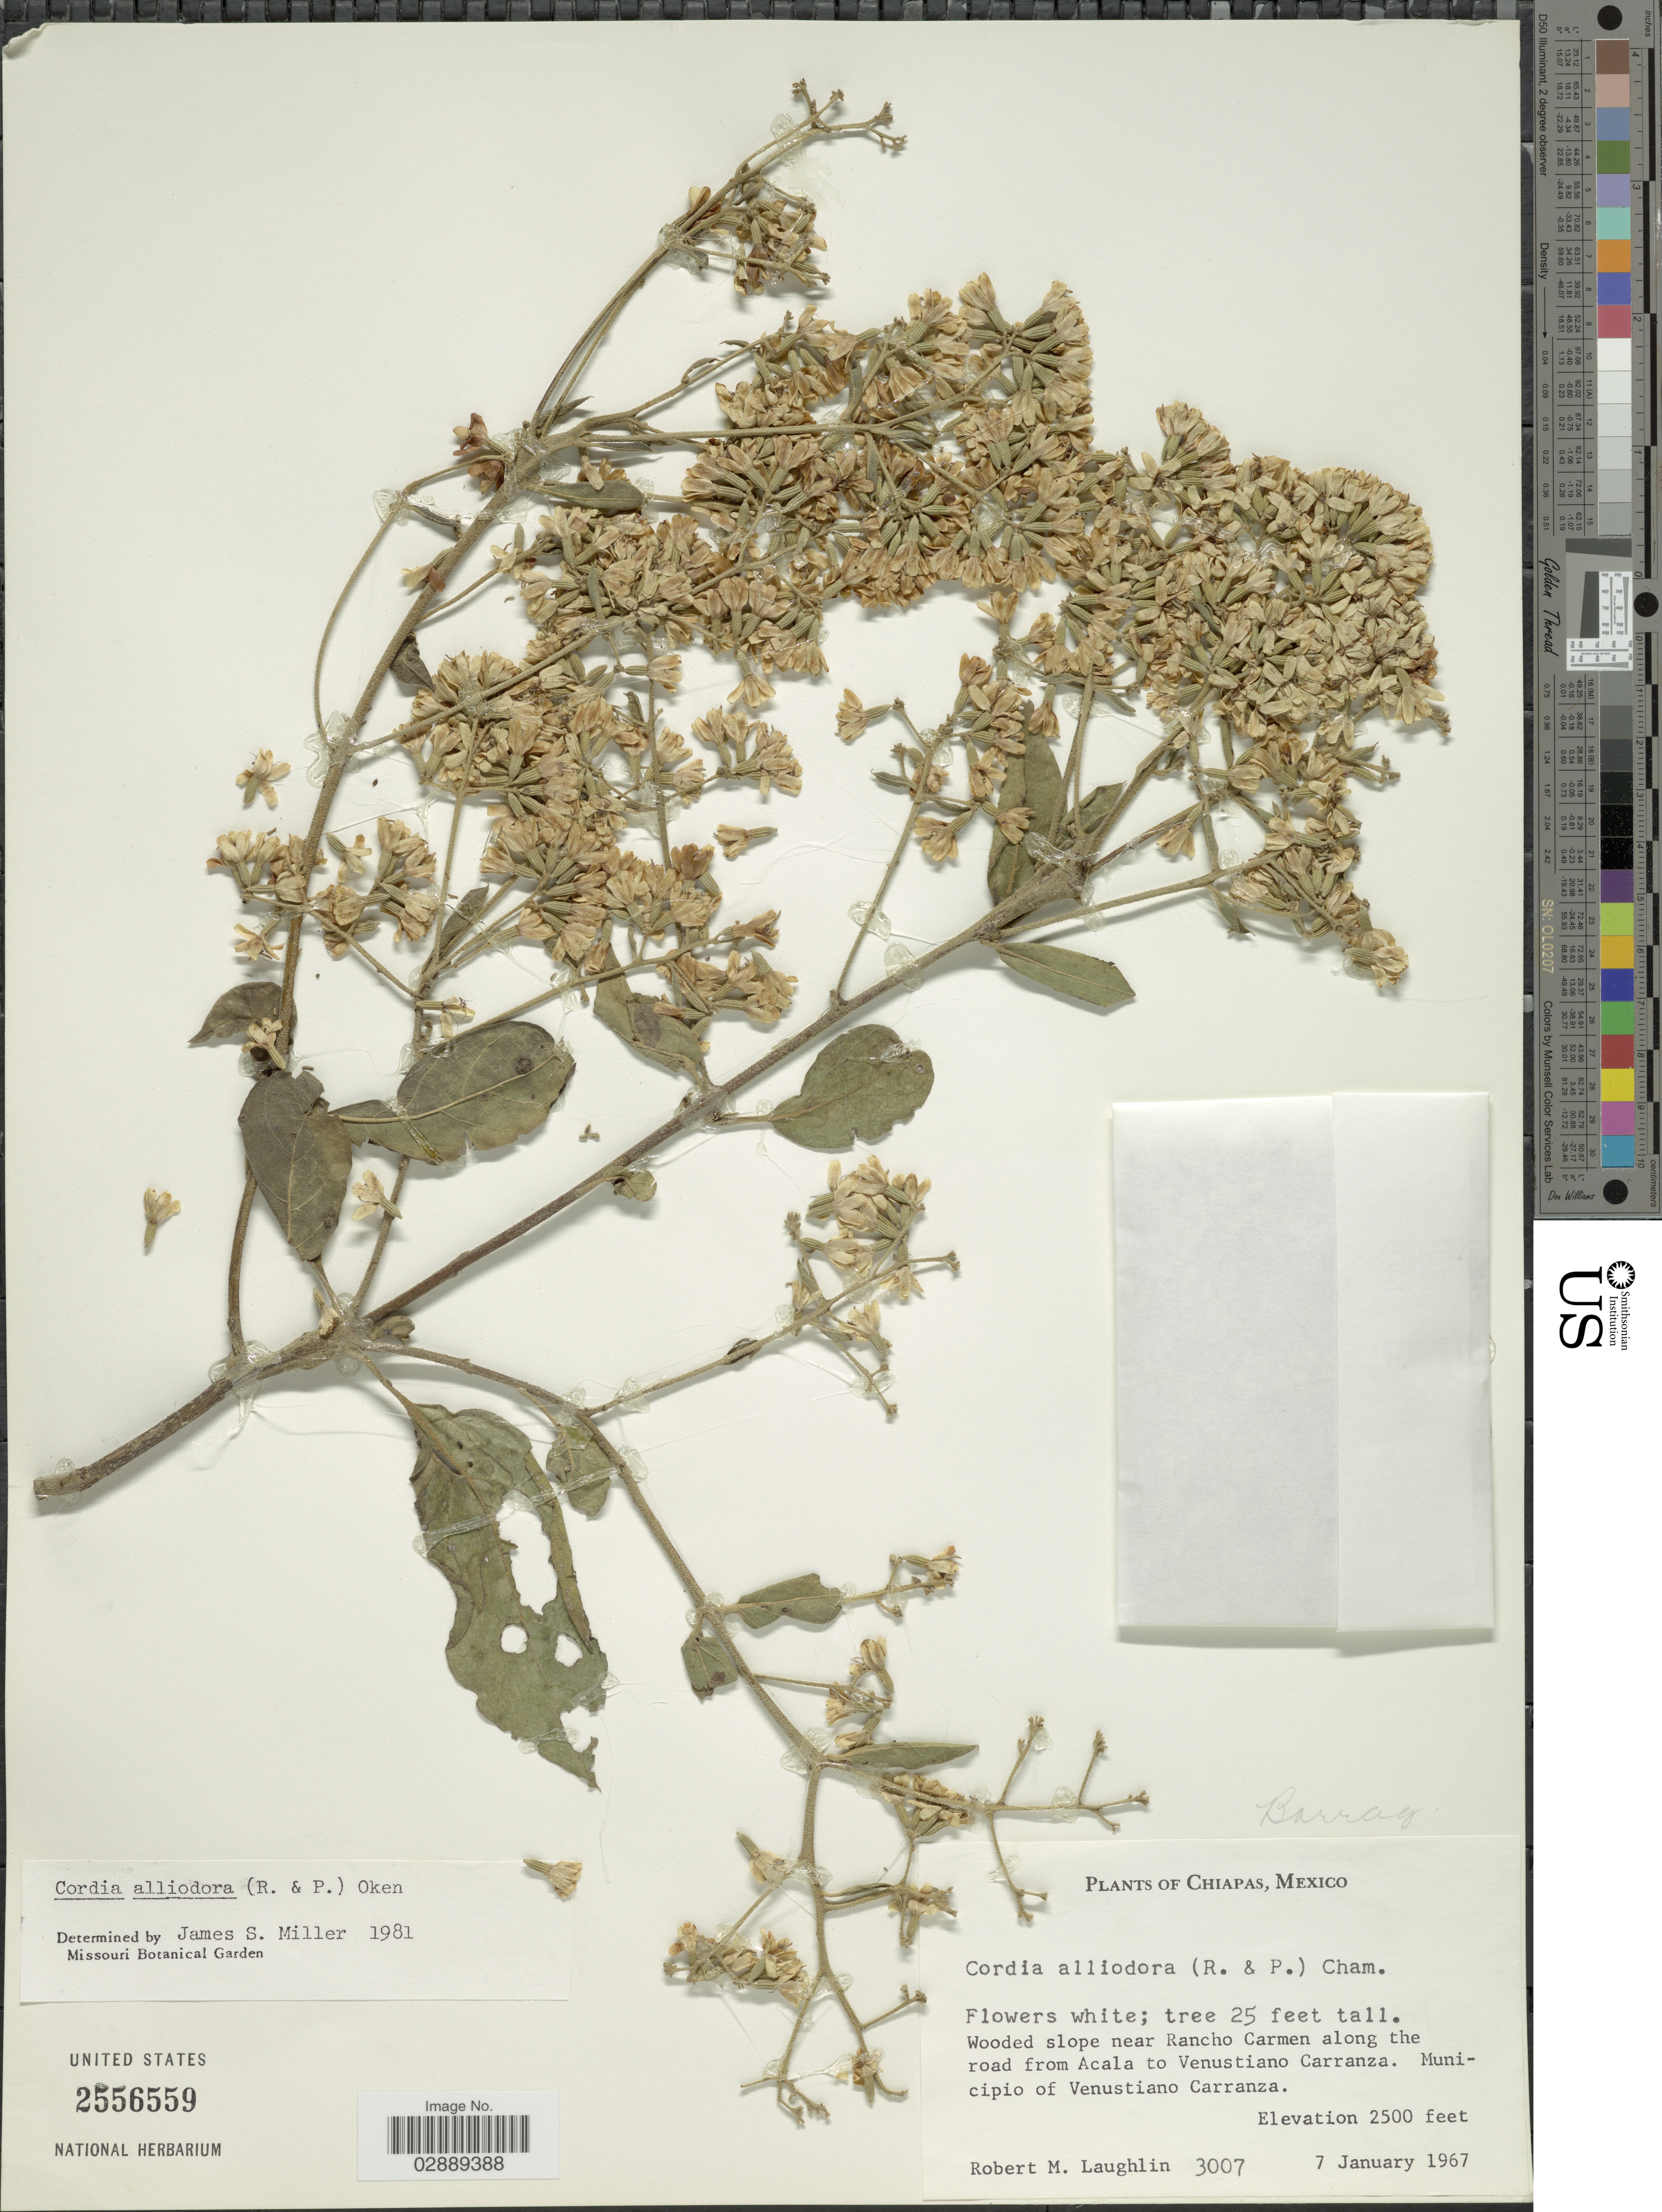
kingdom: Plantae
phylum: Tracheophyta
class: Magnoliopsida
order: Boraginales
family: Cordiaceae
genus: Cordia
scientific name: Cordia alliodora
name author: (Ruiz & Pav.) Oken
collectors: R. M. Laughlin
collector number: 3007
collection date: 1967-01-07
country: Mexico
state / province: Chiapas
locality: Wooded slope near Rancho Carmen along the road from Acala to Venustiano Carranza. Municipio of Venustiano Carranza.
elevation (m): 762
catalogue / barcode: US 2556559